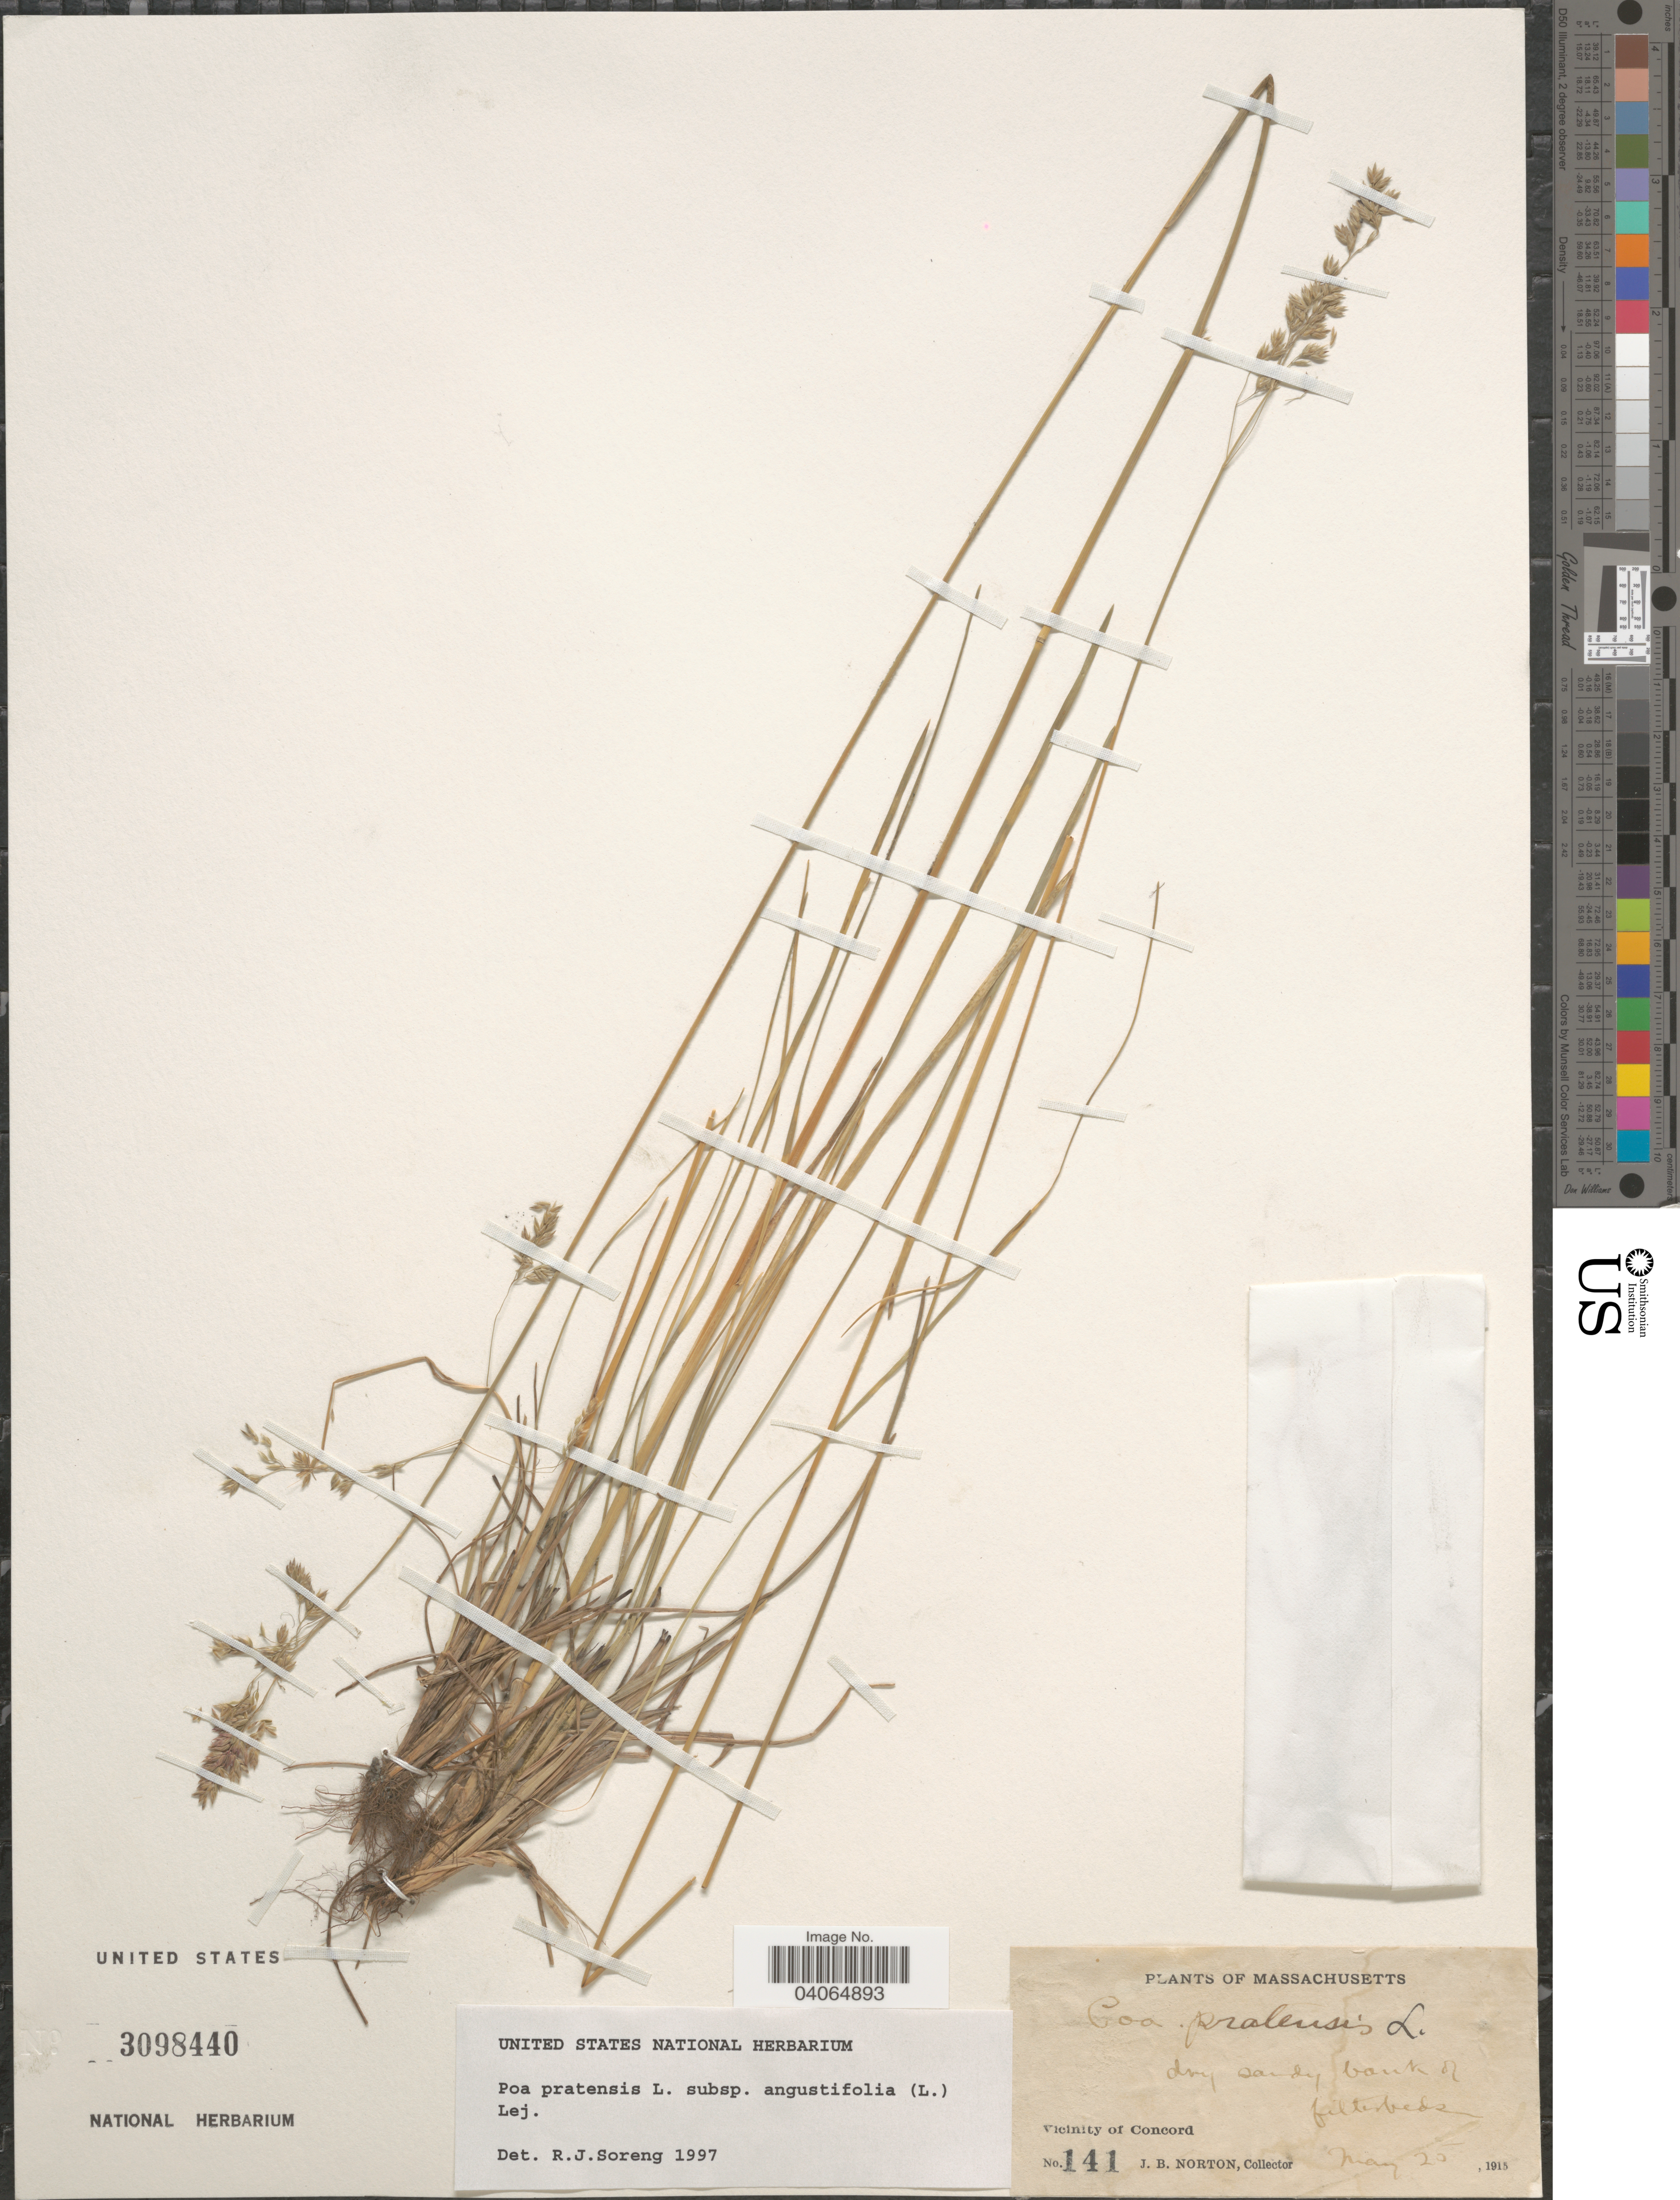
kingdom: Plantae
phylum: Tracheophyta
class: Liliopsida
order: Poales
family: Poaceae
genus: Poa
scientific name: Poa pratensis subsp. angustifolia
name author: (L.) Lej.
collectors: J. B. Norton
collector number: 141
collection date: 1915-05-25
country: United States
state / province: Massachusetts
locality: Vicinity of Concord.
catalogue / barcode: US 3098440